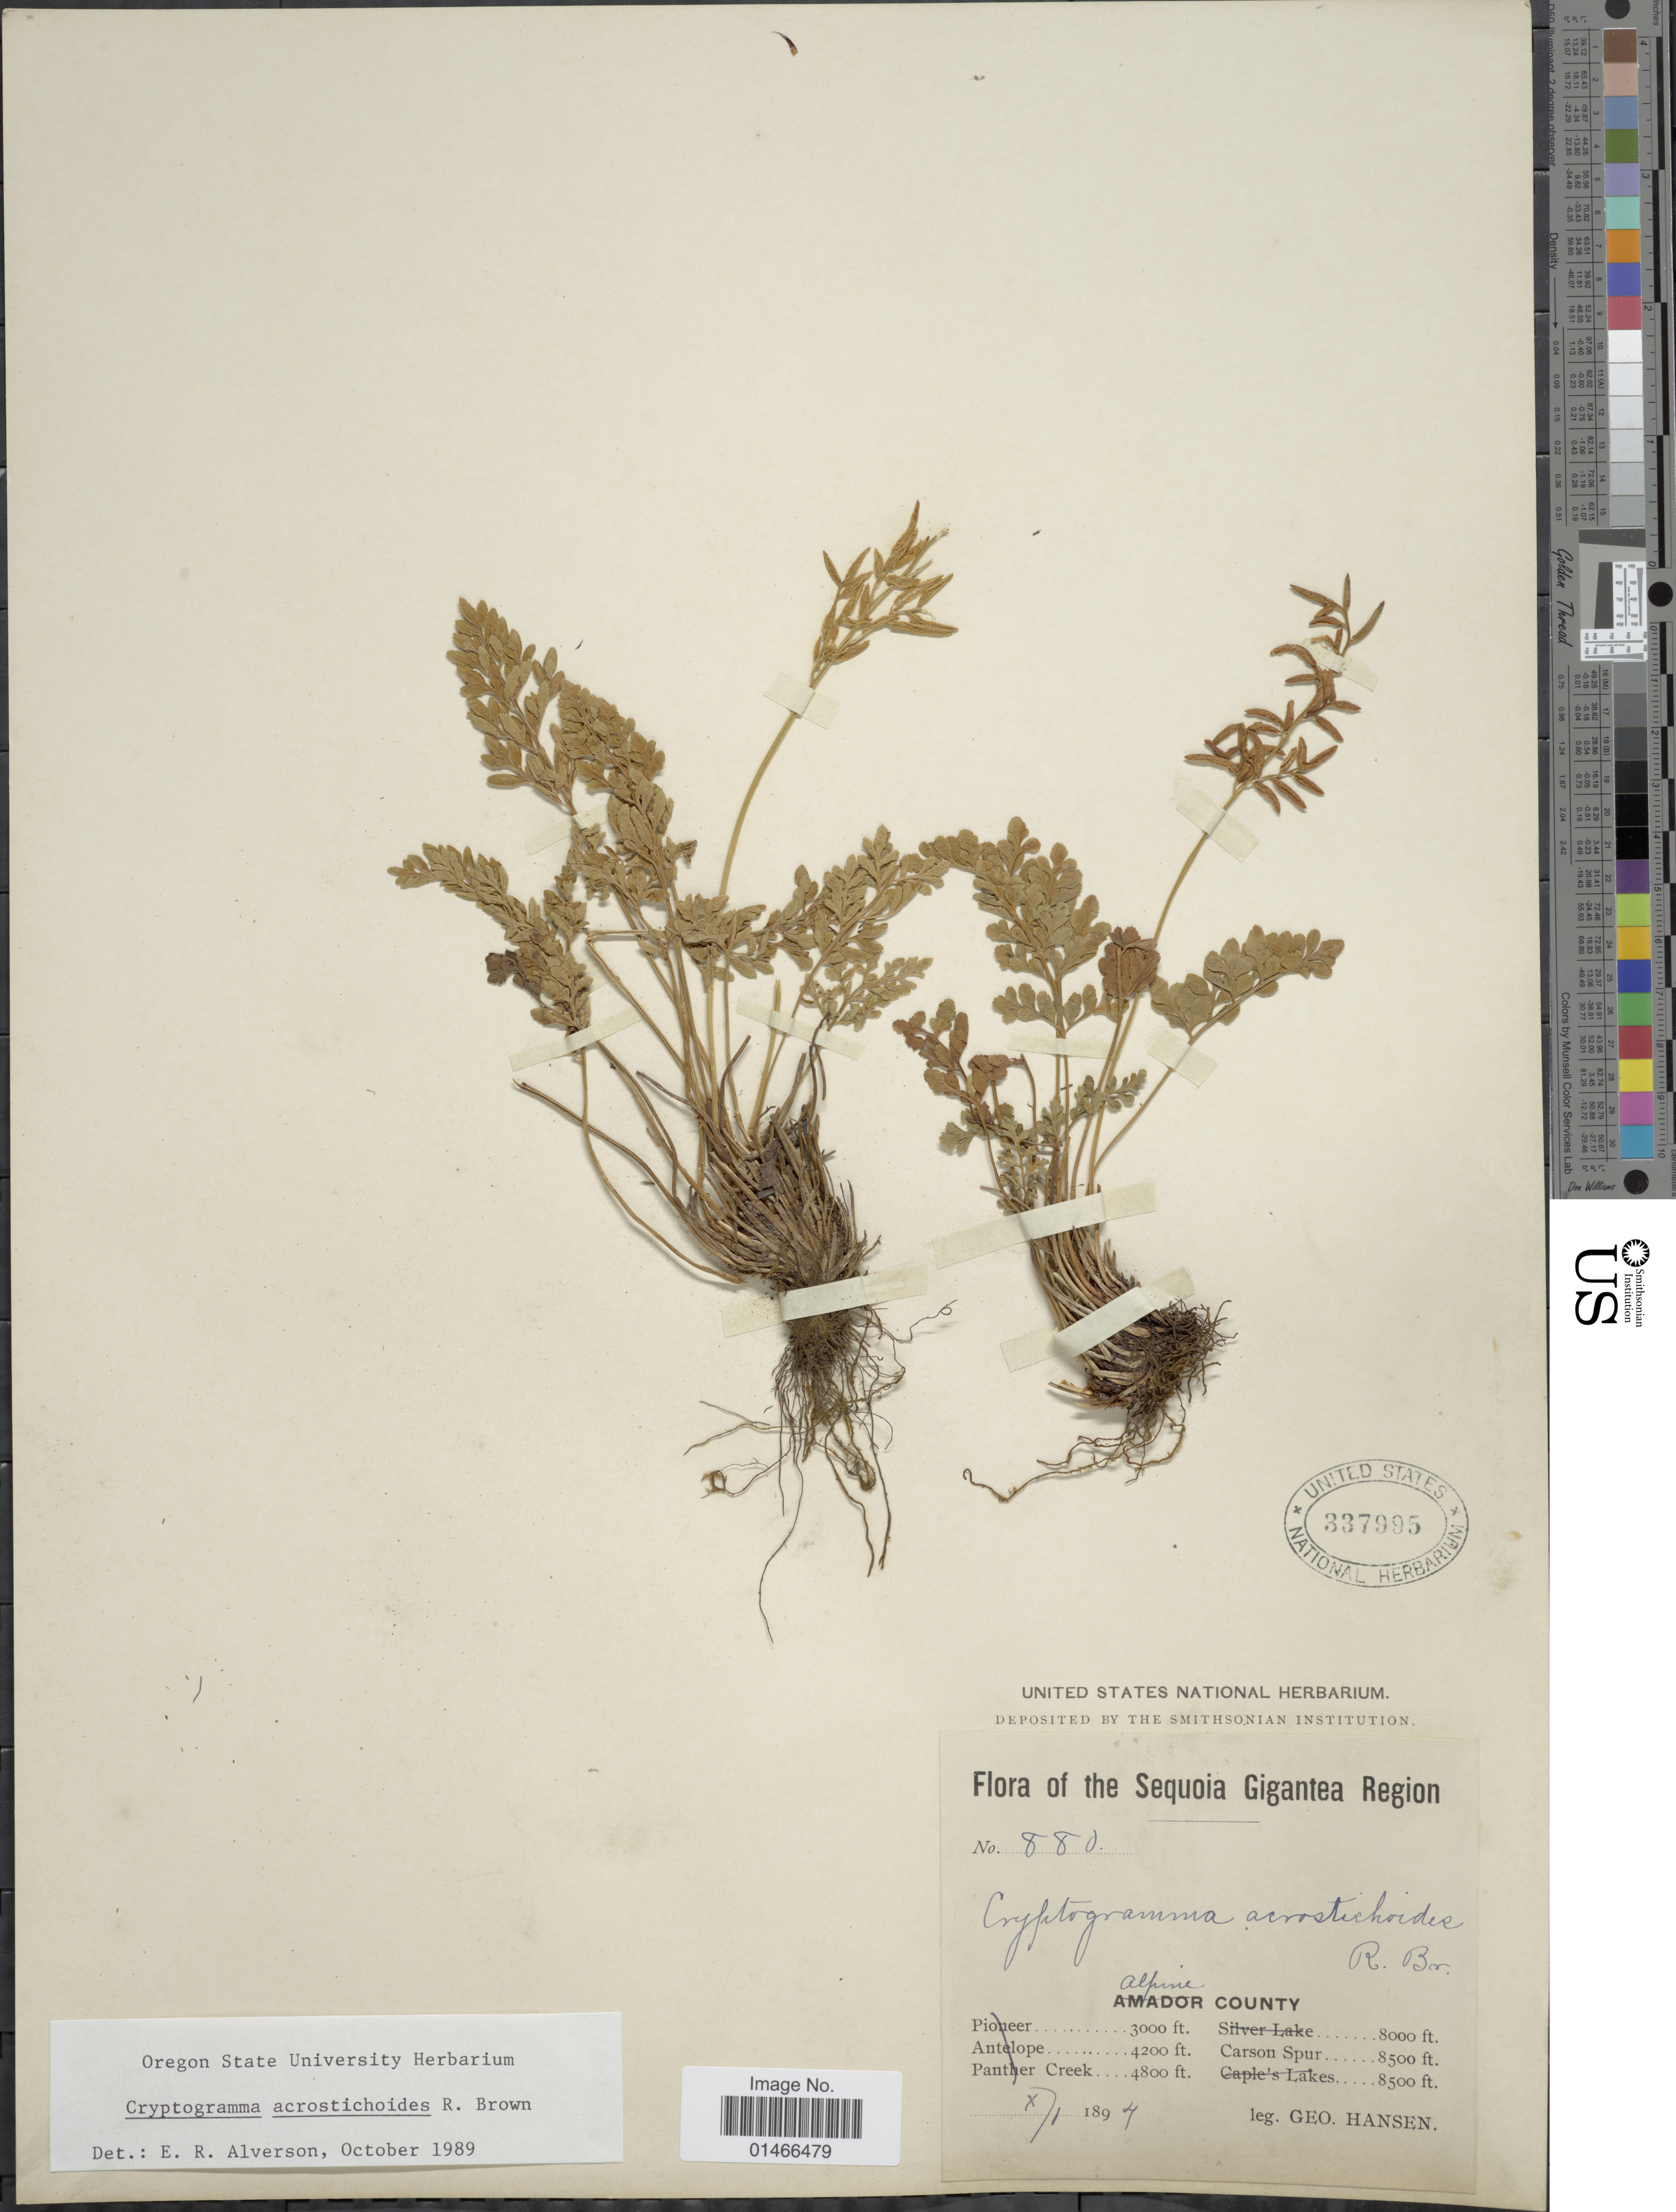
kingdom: Plantae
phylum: Tracheophyta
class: Polypodiopsida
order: Polypodiales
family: Pteridaceae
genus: Cryptogramma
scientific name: Cryptogramma acrostichoides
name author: R. Br.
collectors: G. Hansen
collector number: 880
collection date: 1894-10-01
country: United States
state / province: California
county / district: Alpine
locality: The Sequoia Gigantea Region. Alpine County. Carson Spur.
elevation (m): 2591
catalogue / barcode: US 337995